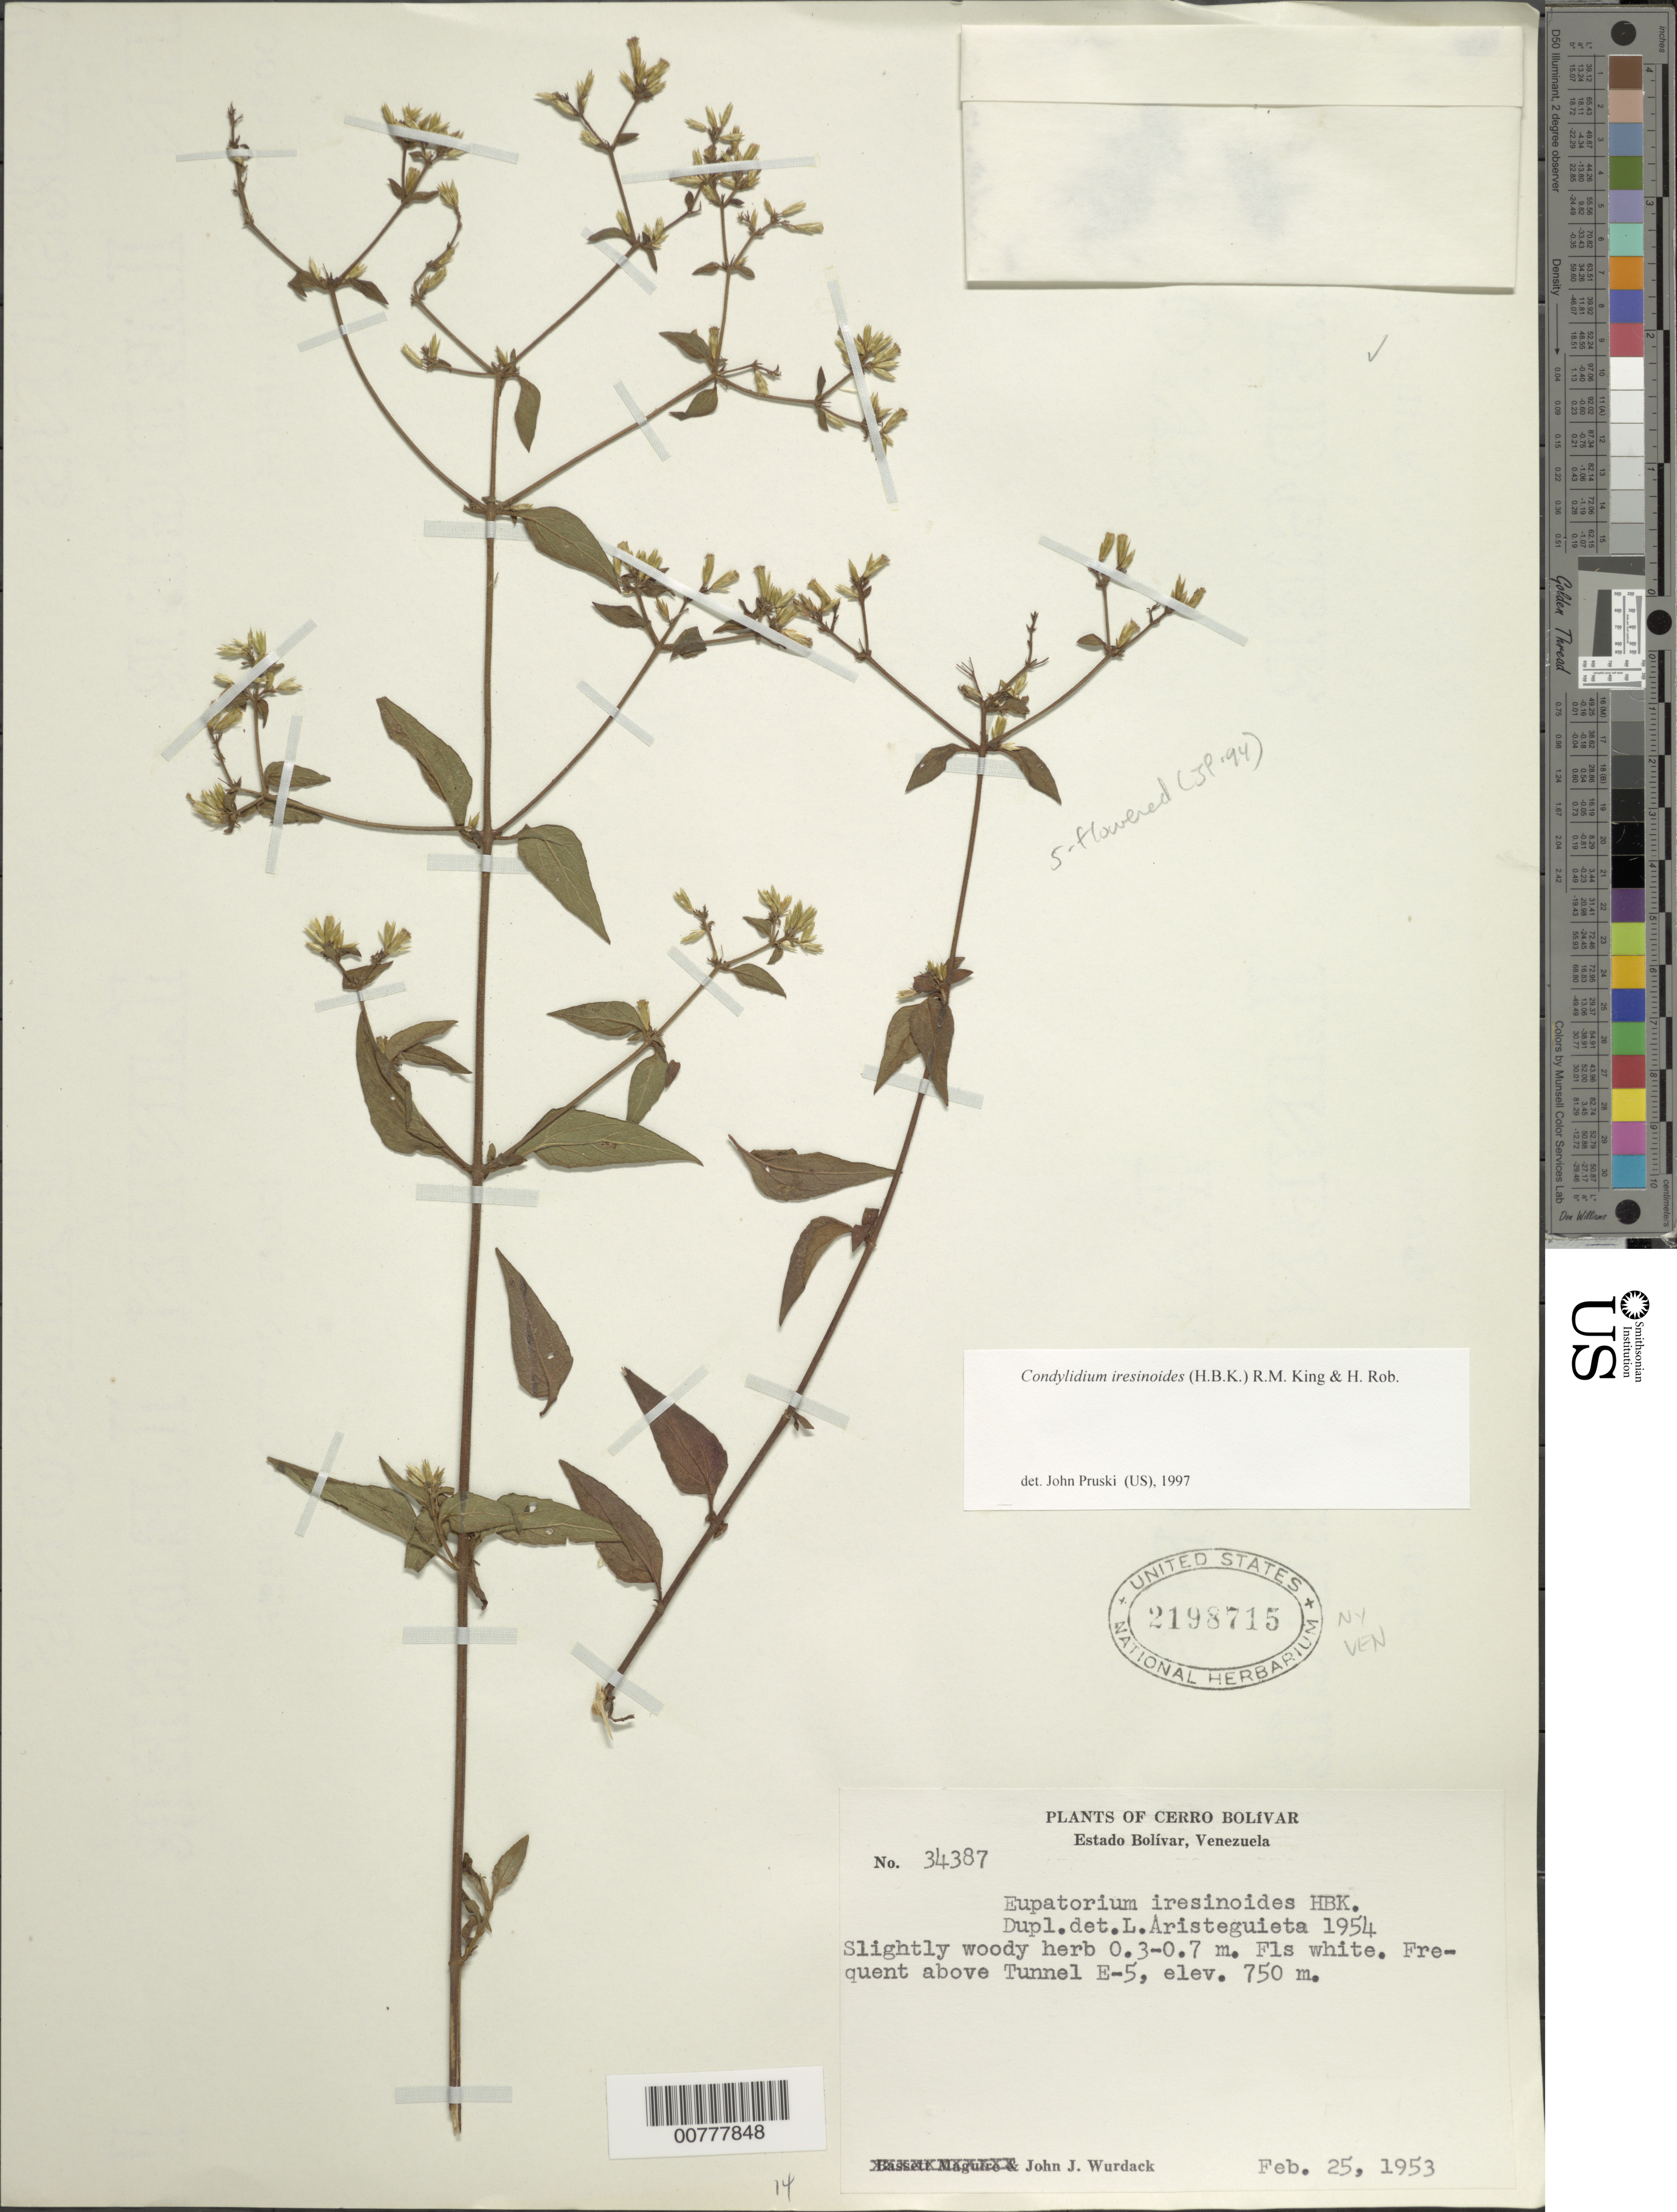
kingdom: Plantae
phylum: Tracheophyta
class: Magnoliopsida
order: Asterales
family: Asteraceae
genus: Condylidium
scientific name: Condylidium iresinoides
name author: (Kunth) R.M. King & H. Rob.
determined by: Pruski, J. F.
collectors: J. J. Wurdack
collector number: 34187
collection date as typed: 25-Jan-53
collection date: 1953-01-25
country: Venezuela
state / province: Bolívar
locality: Churi-tepuí (Muru-tepuí)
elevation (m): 2100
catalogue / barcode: US 2198715